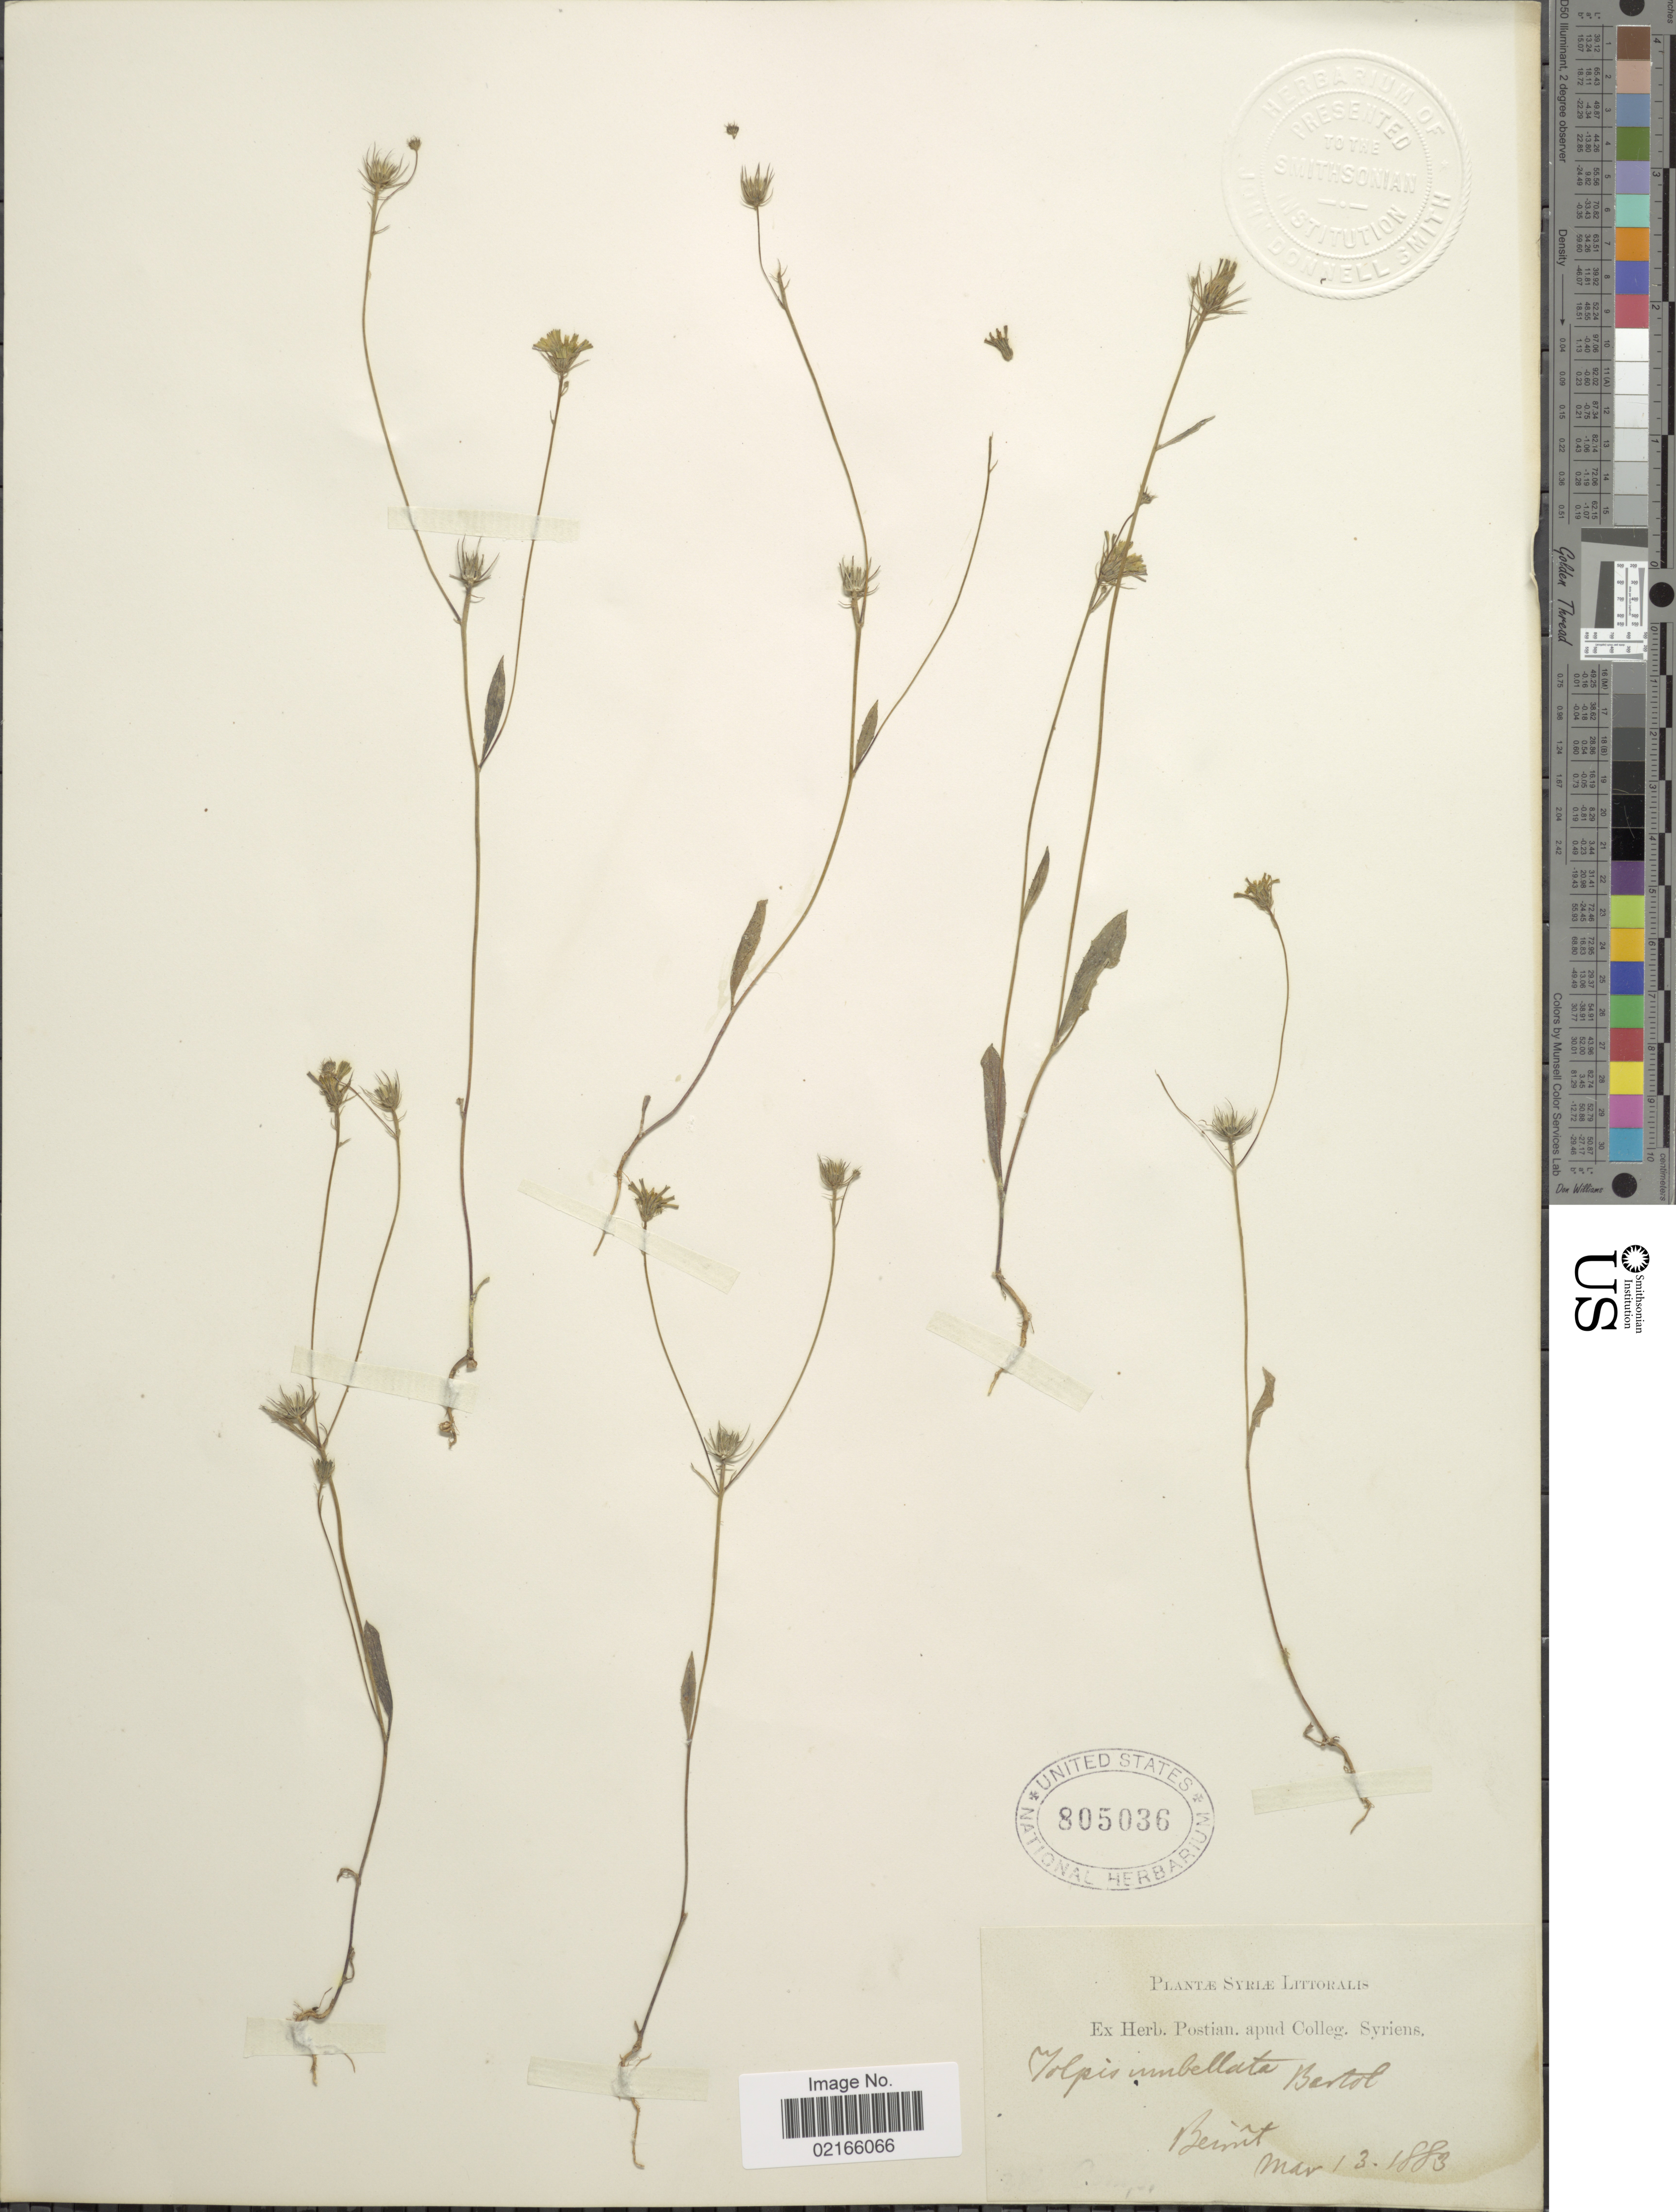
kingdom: Plantae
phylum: Tracheophyta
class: Magnoliopsida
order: Asterales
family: Asteraceae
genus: Tolpis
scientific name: Tolpis umbellata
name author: Bertol.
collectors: ex herb. Postian. apud Colleg. Syriens. Protest. USE "Fannie P. A. Shepard" (10308853) AS PRIMARY COLLECTOR INSTEAD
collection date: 1883-03-13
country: Lebanon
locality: Syriae Littoralis, Beirut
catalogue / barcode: US 805036